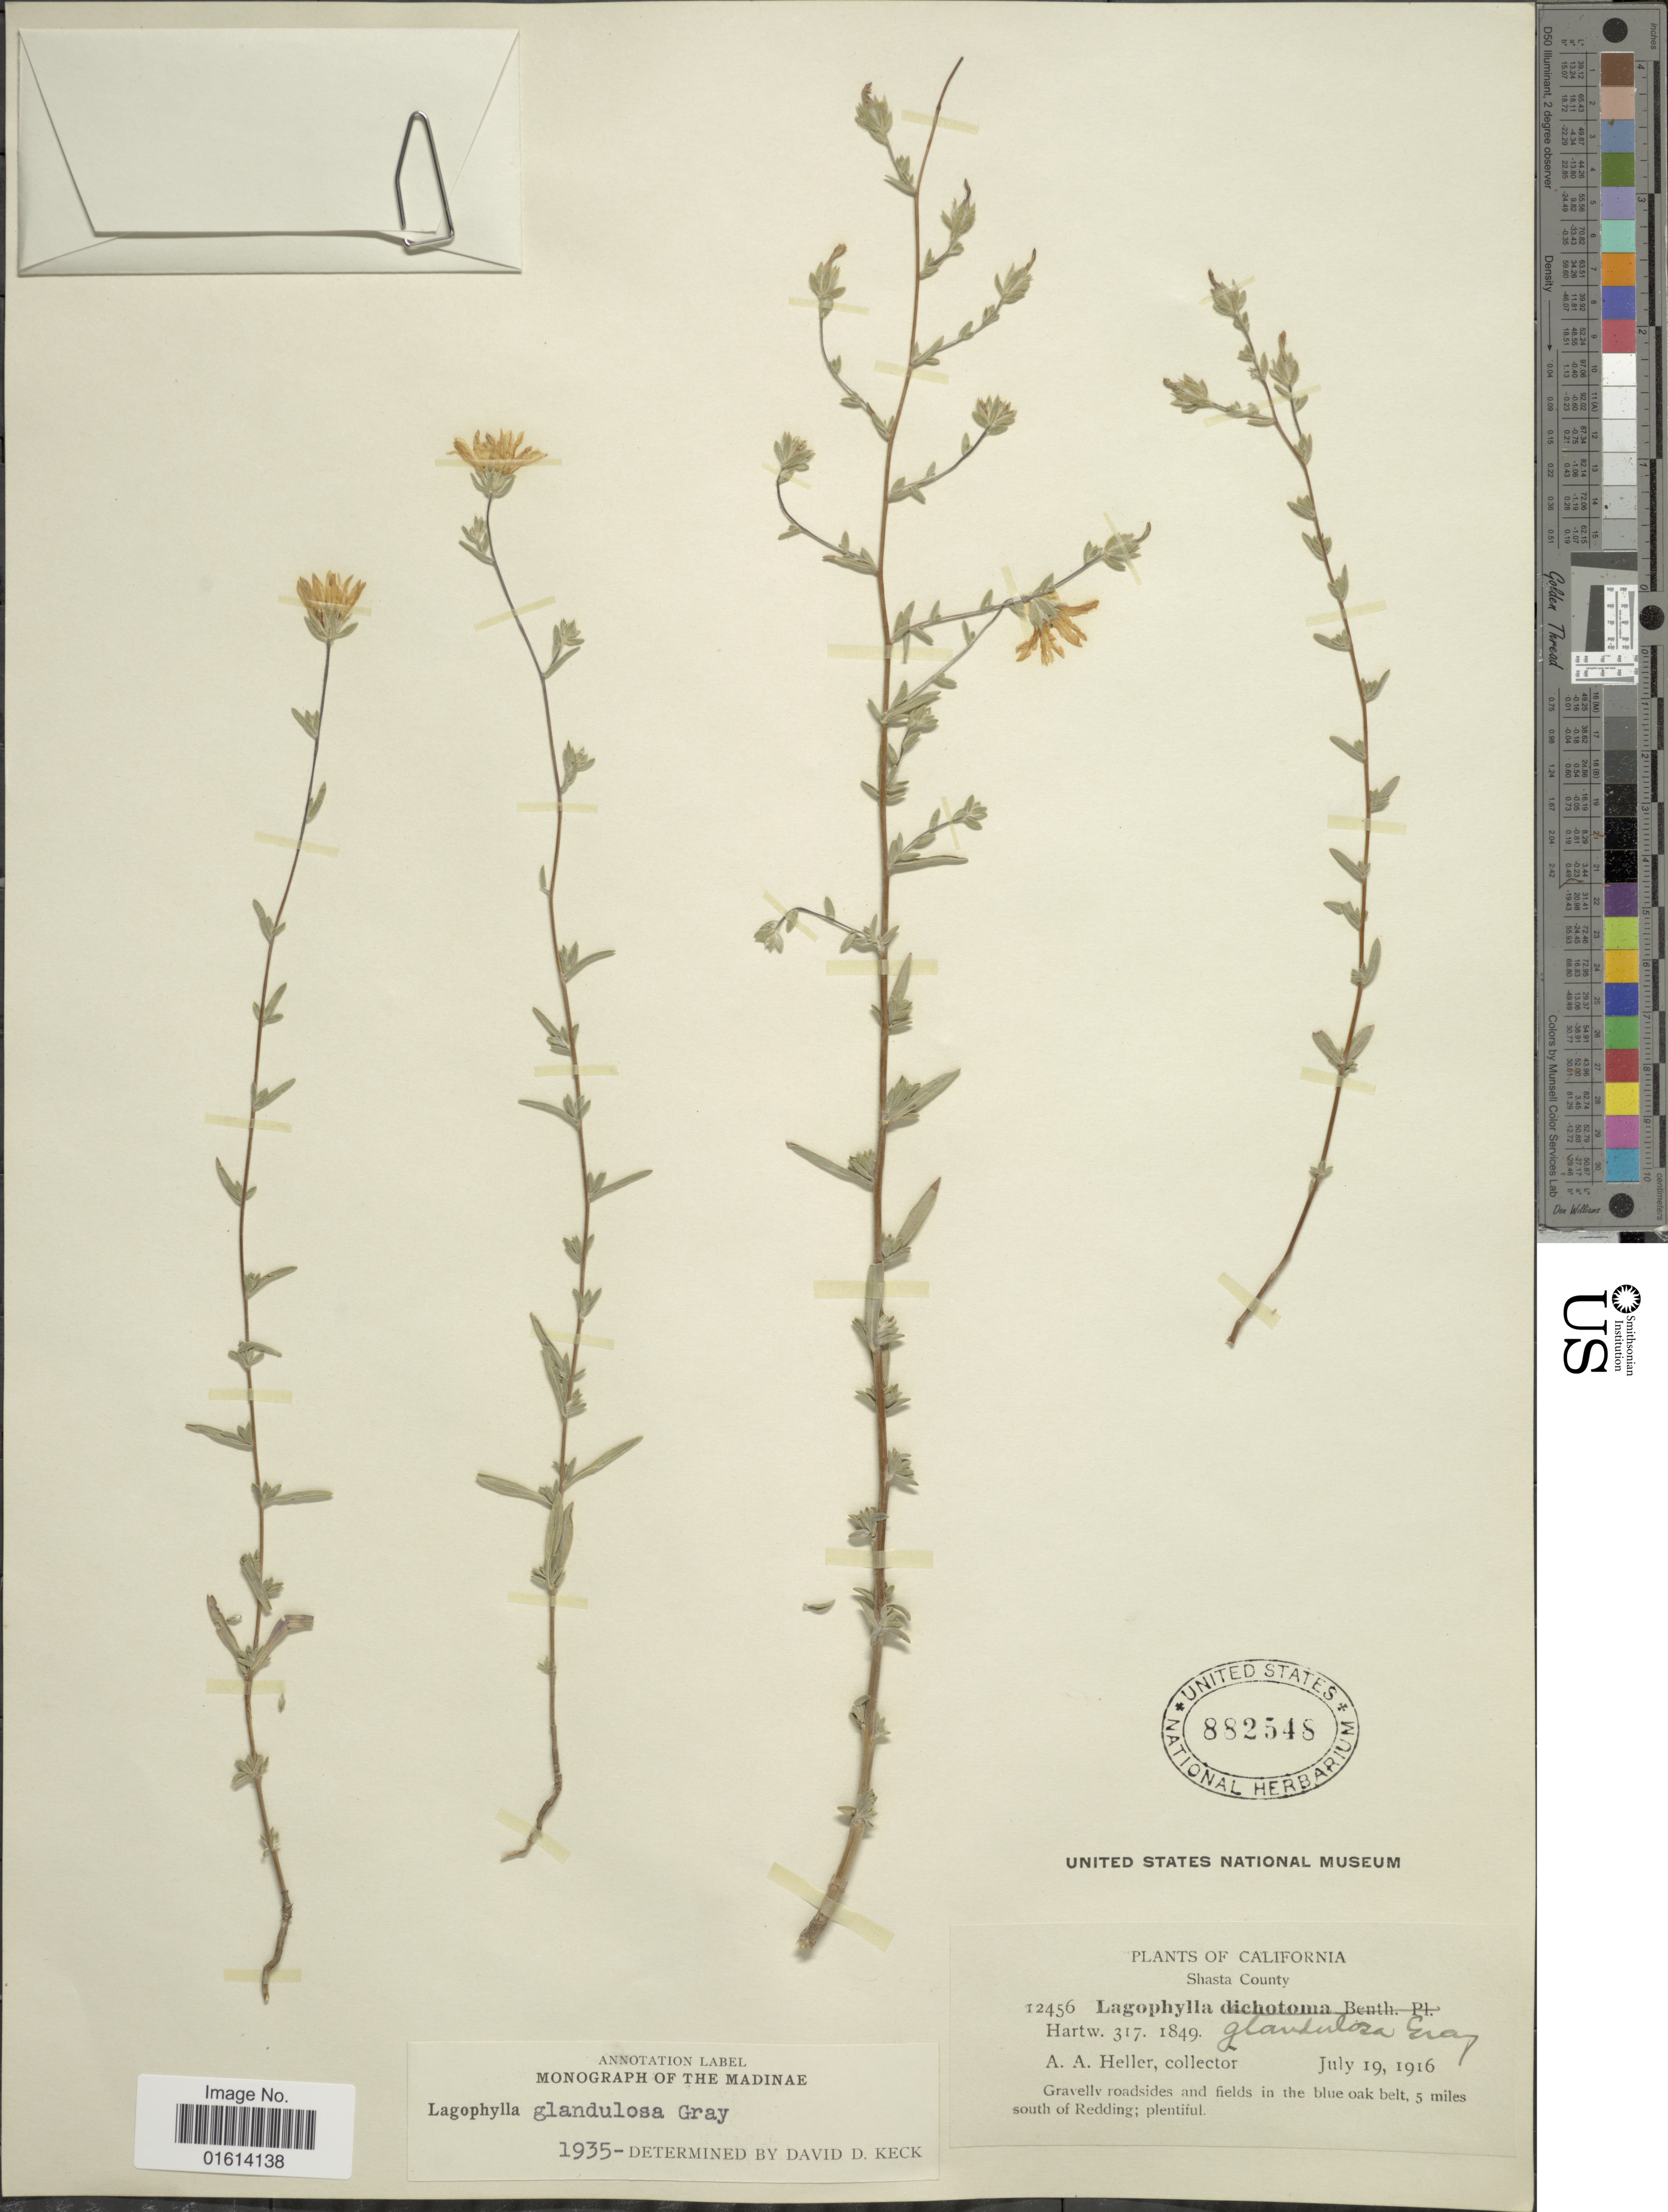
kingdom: Plantae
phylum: Tracheophyta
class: Magnoliopsida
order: Asterales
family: Asteraceae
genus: Lagophylla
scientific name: Lagophylla glandulosa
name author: A. Gray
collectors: A. A. Heller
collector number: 12456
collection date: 1916-07-19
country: United States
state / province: California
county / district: Shasta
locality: Shasta County, 5 miles south of Redding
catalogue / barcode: US 882548